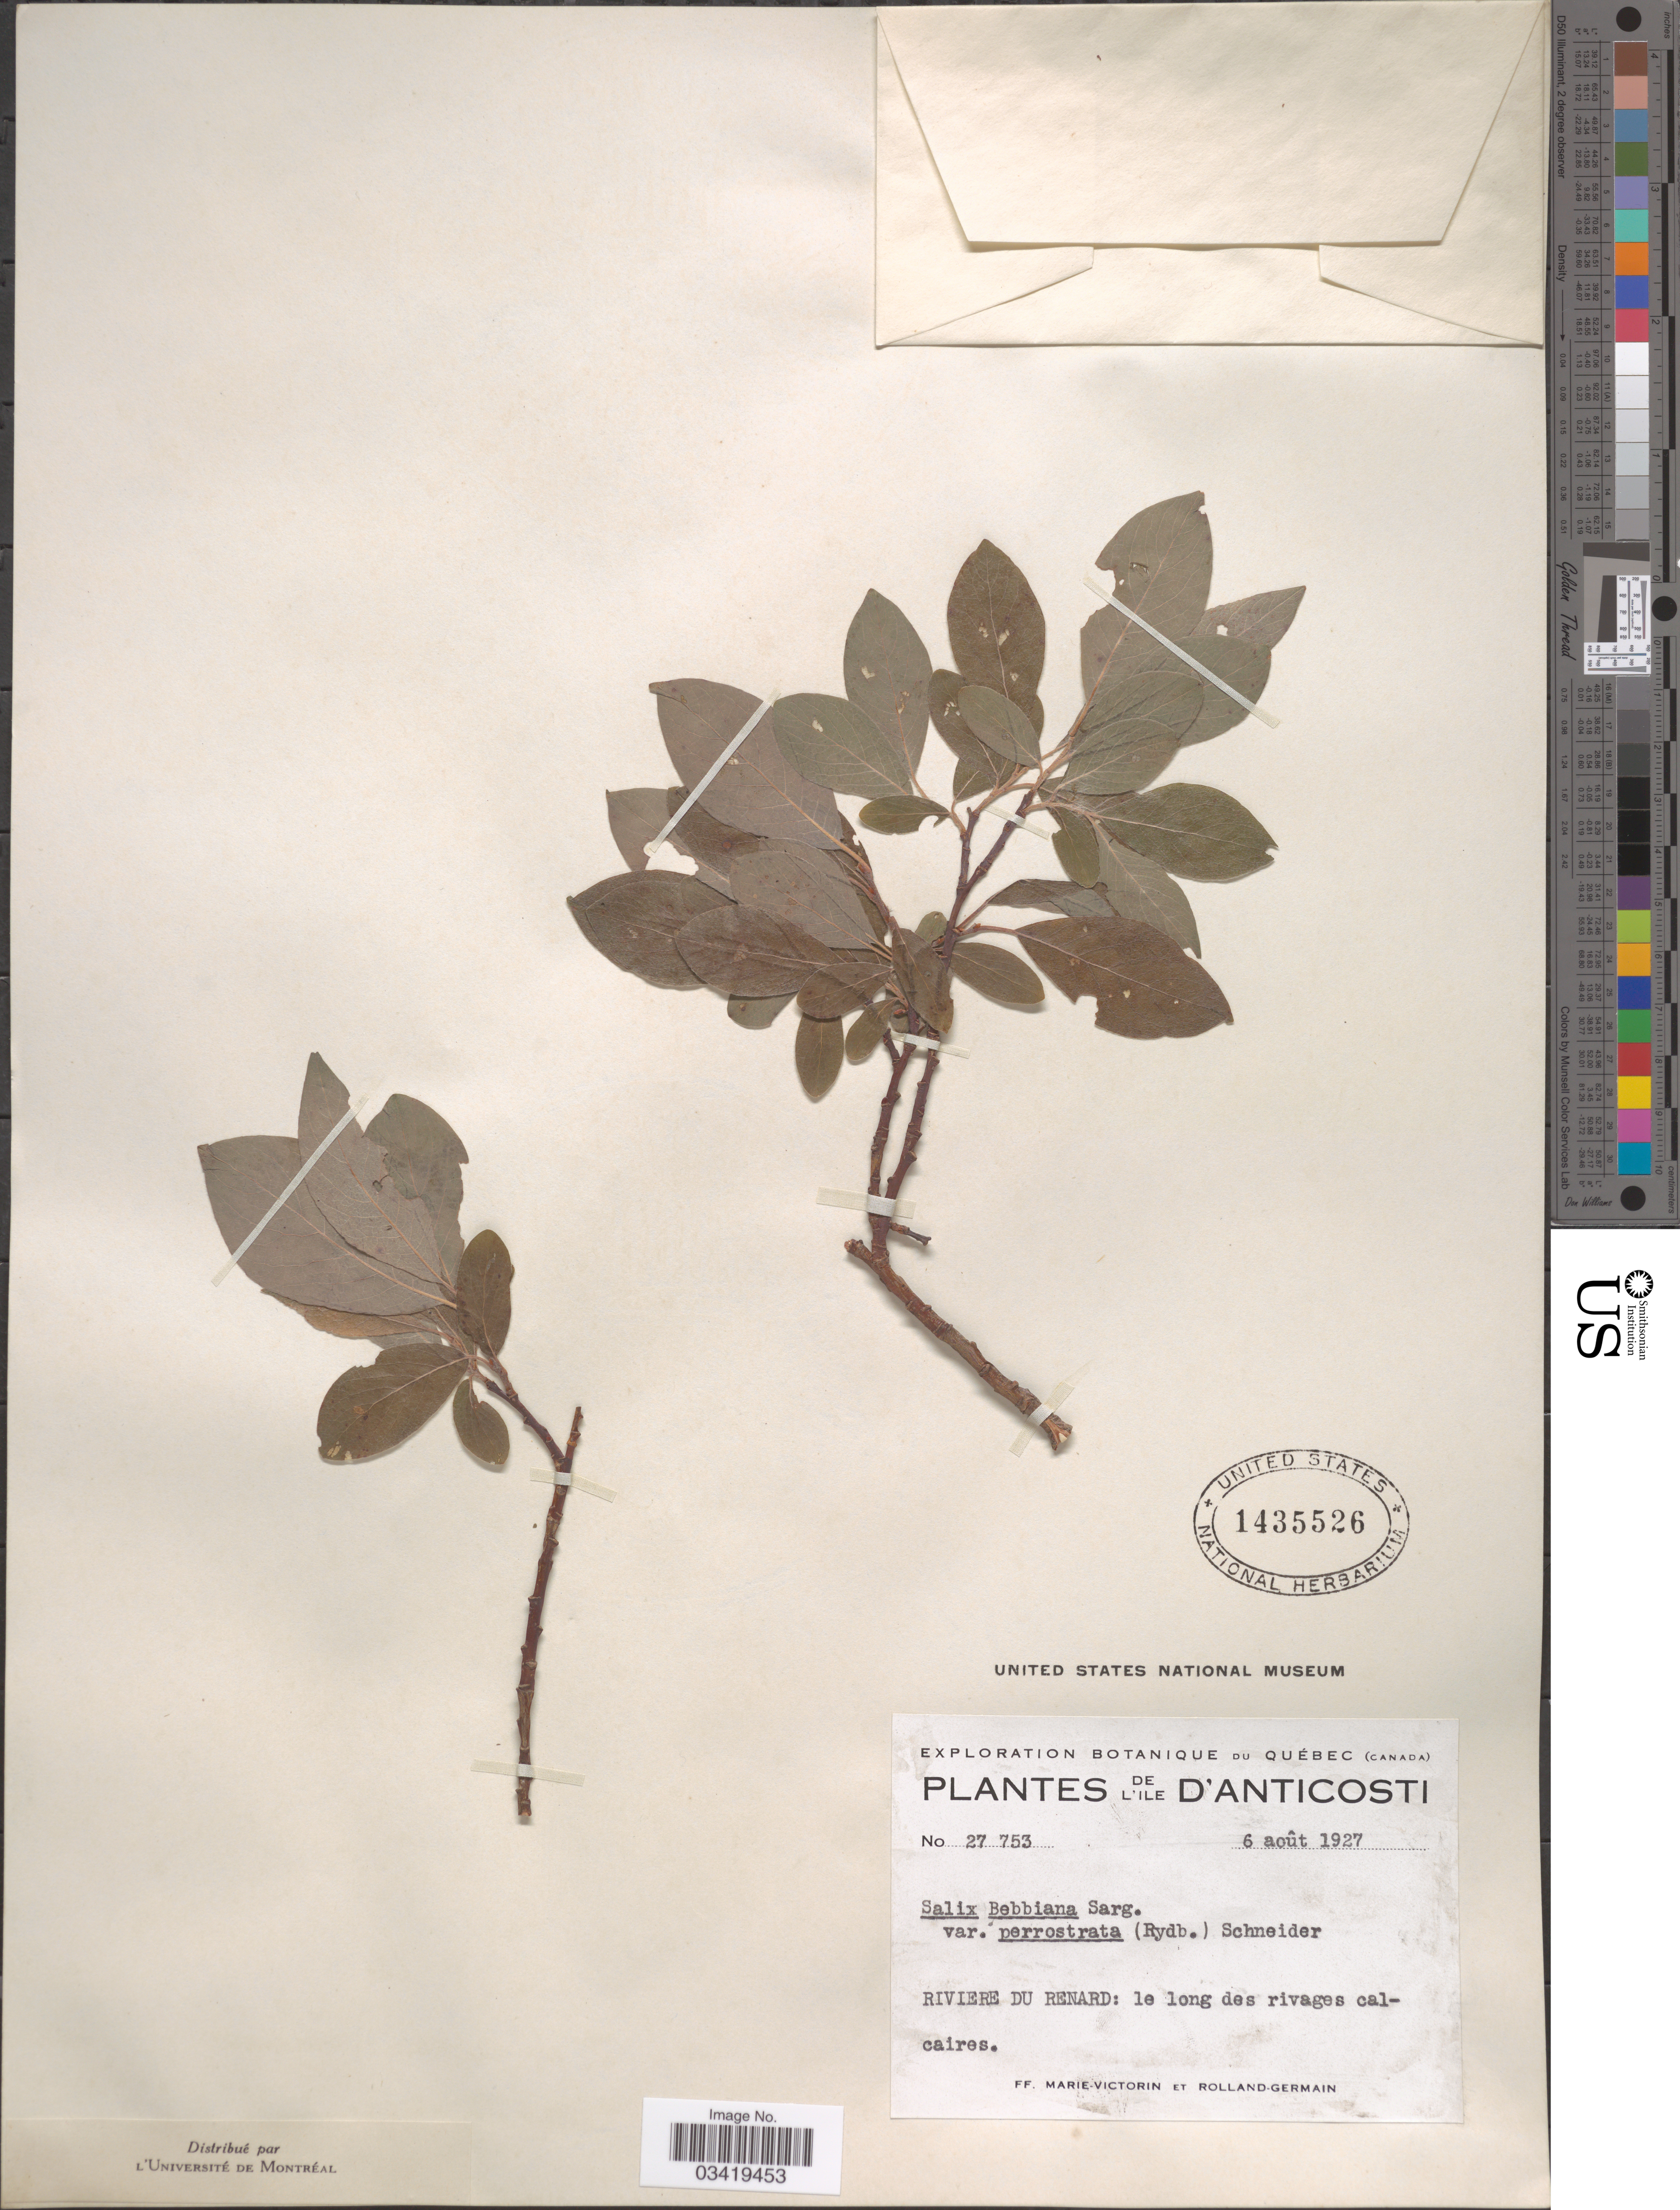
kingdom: Plantae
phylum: Tracheophyta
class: Magnoliopsida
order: Malpighiales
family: Salicaceae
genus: Salix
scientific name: Salix bebbiana var. perrostrata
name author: Sarg.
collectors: F. Marie-Victorin & Rolland-Germain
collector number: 27753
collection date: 1927-08-06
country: Canada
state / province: Quebec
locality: Ile d'Anticosti. Riviere du Renard.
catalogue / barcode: US 1435526